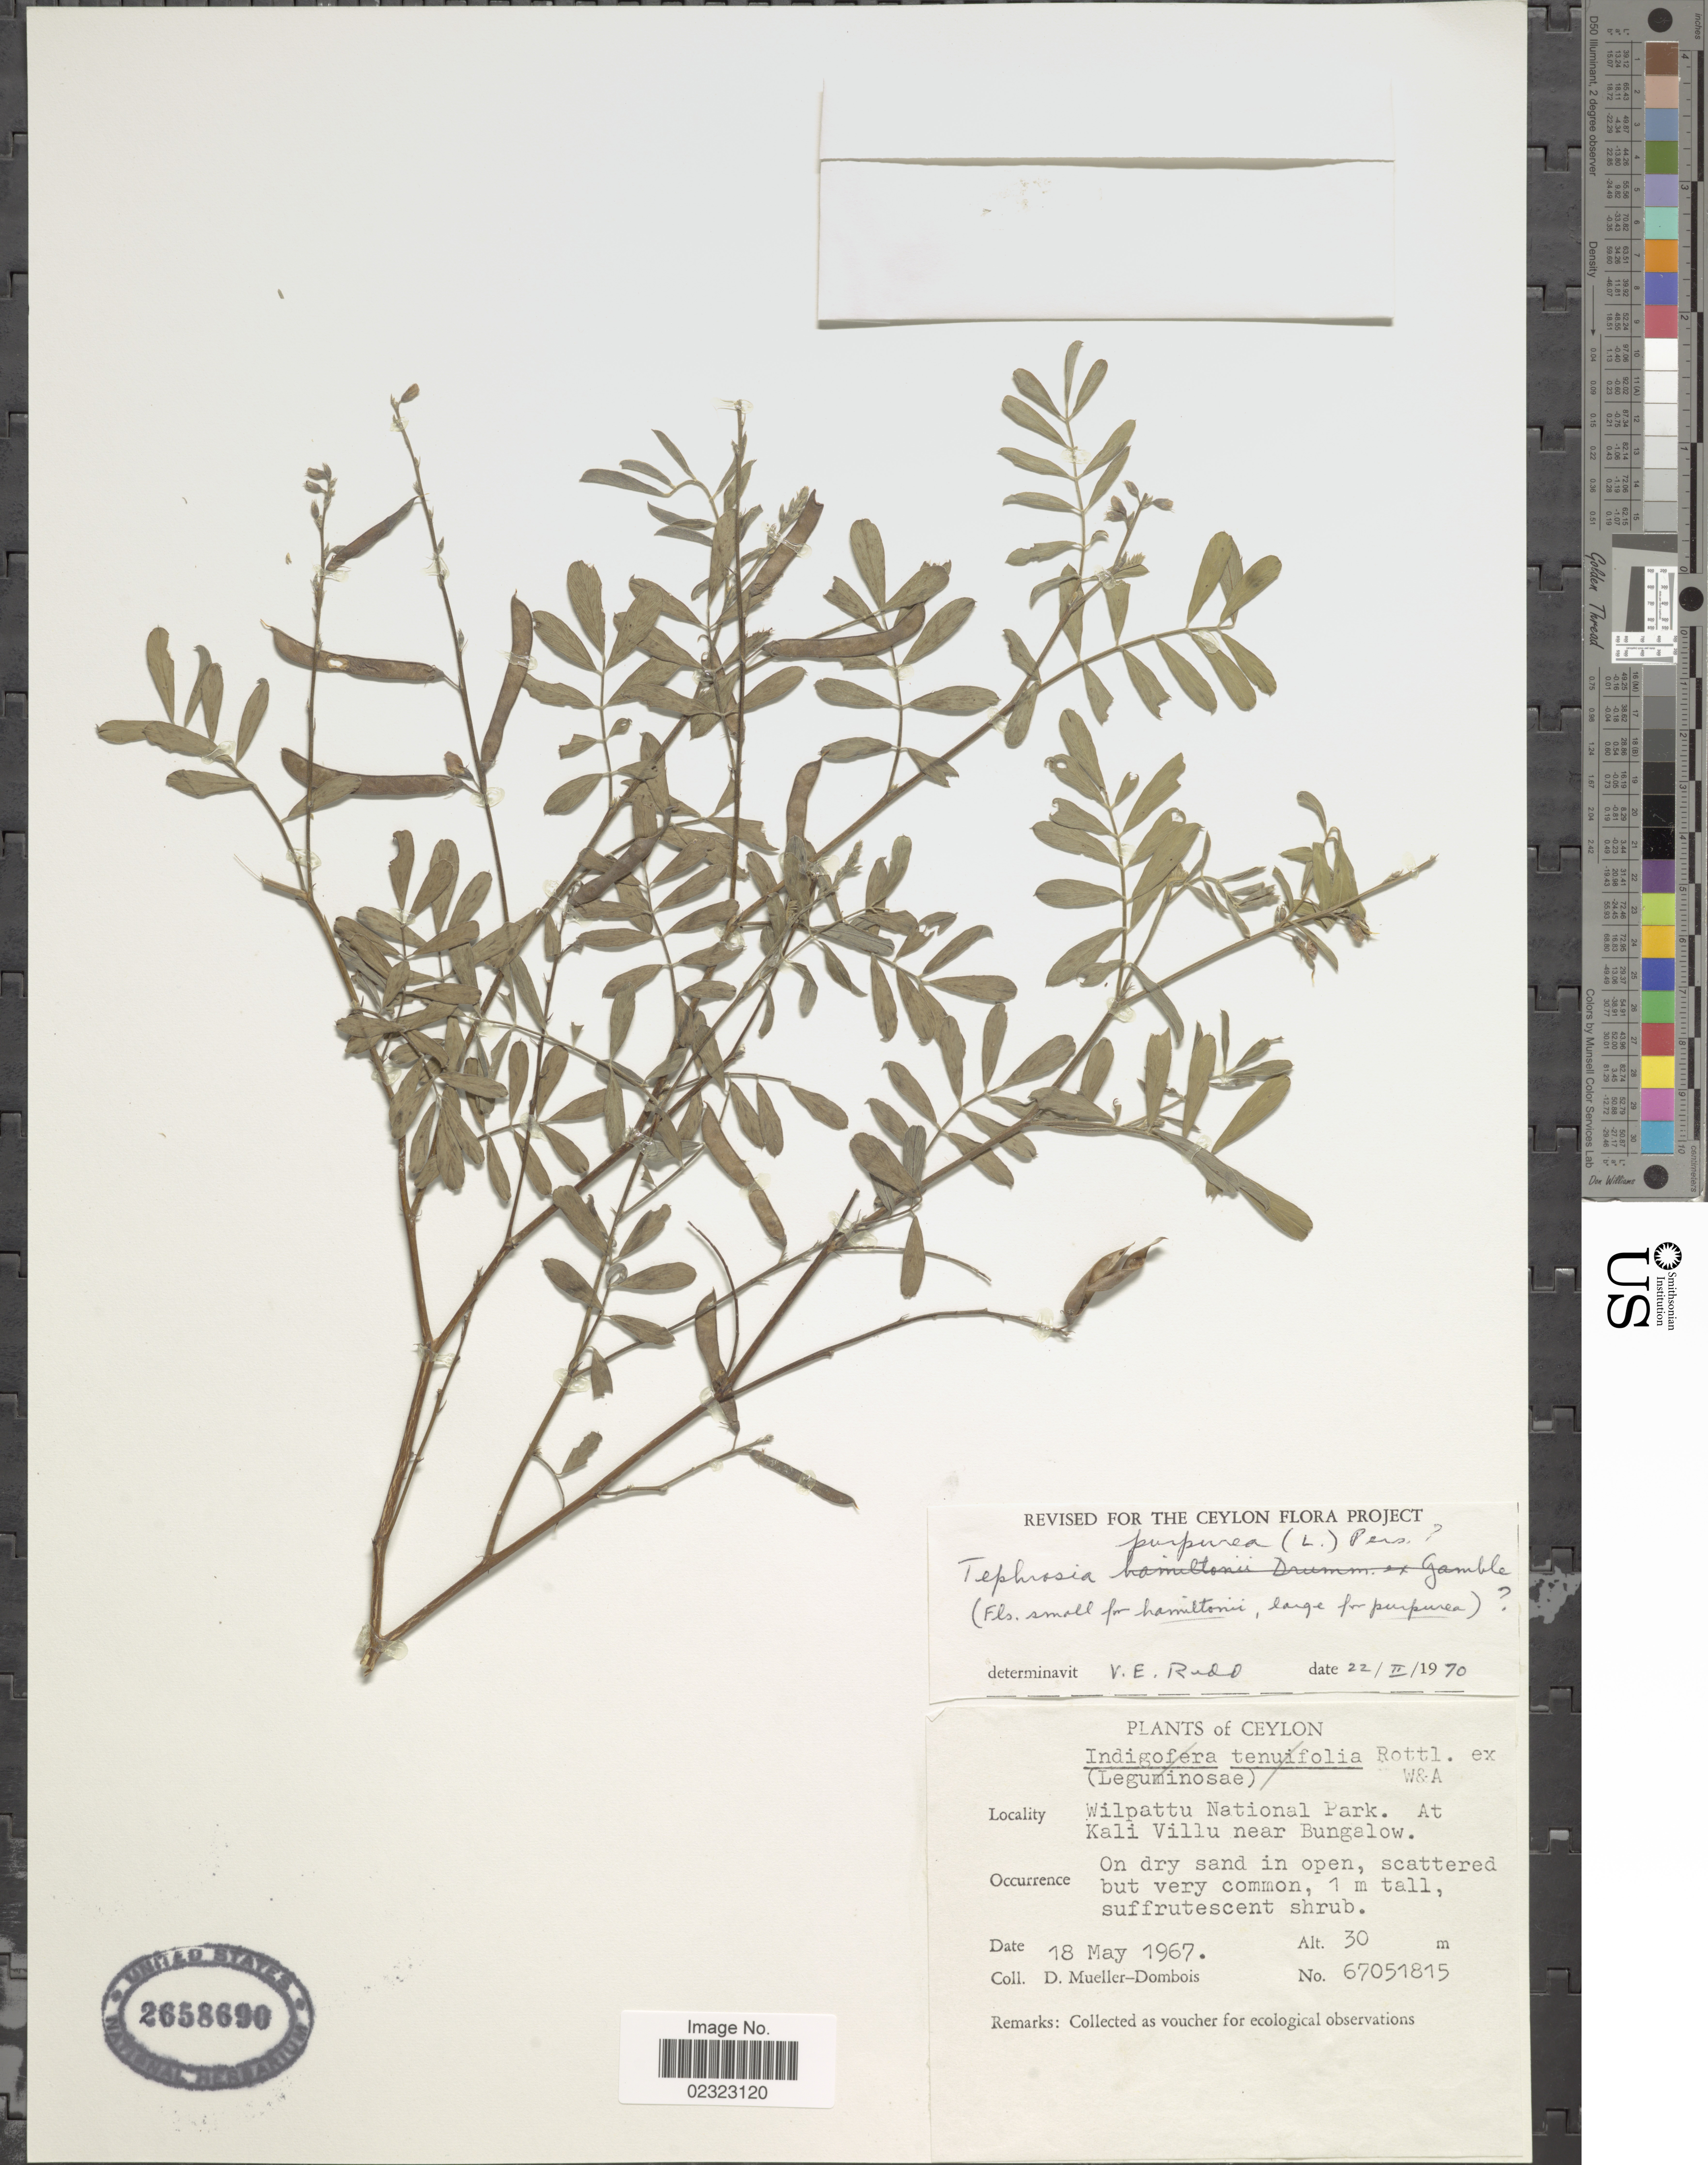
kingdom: Plantae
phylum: Tracheophyta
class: Magnoliopsida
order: Fabales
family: Fabaceae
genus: Tephrosia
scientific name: Tephrosia purpurea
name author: (L.) Pers.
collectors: D. Mueller-Dombois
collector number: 67051815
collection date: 1967-05-18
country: Sri Lanka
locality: Ceylon. Wilpattu National Park. At Kali Villu near Bungalow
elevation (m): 30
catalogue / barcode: US 2658690